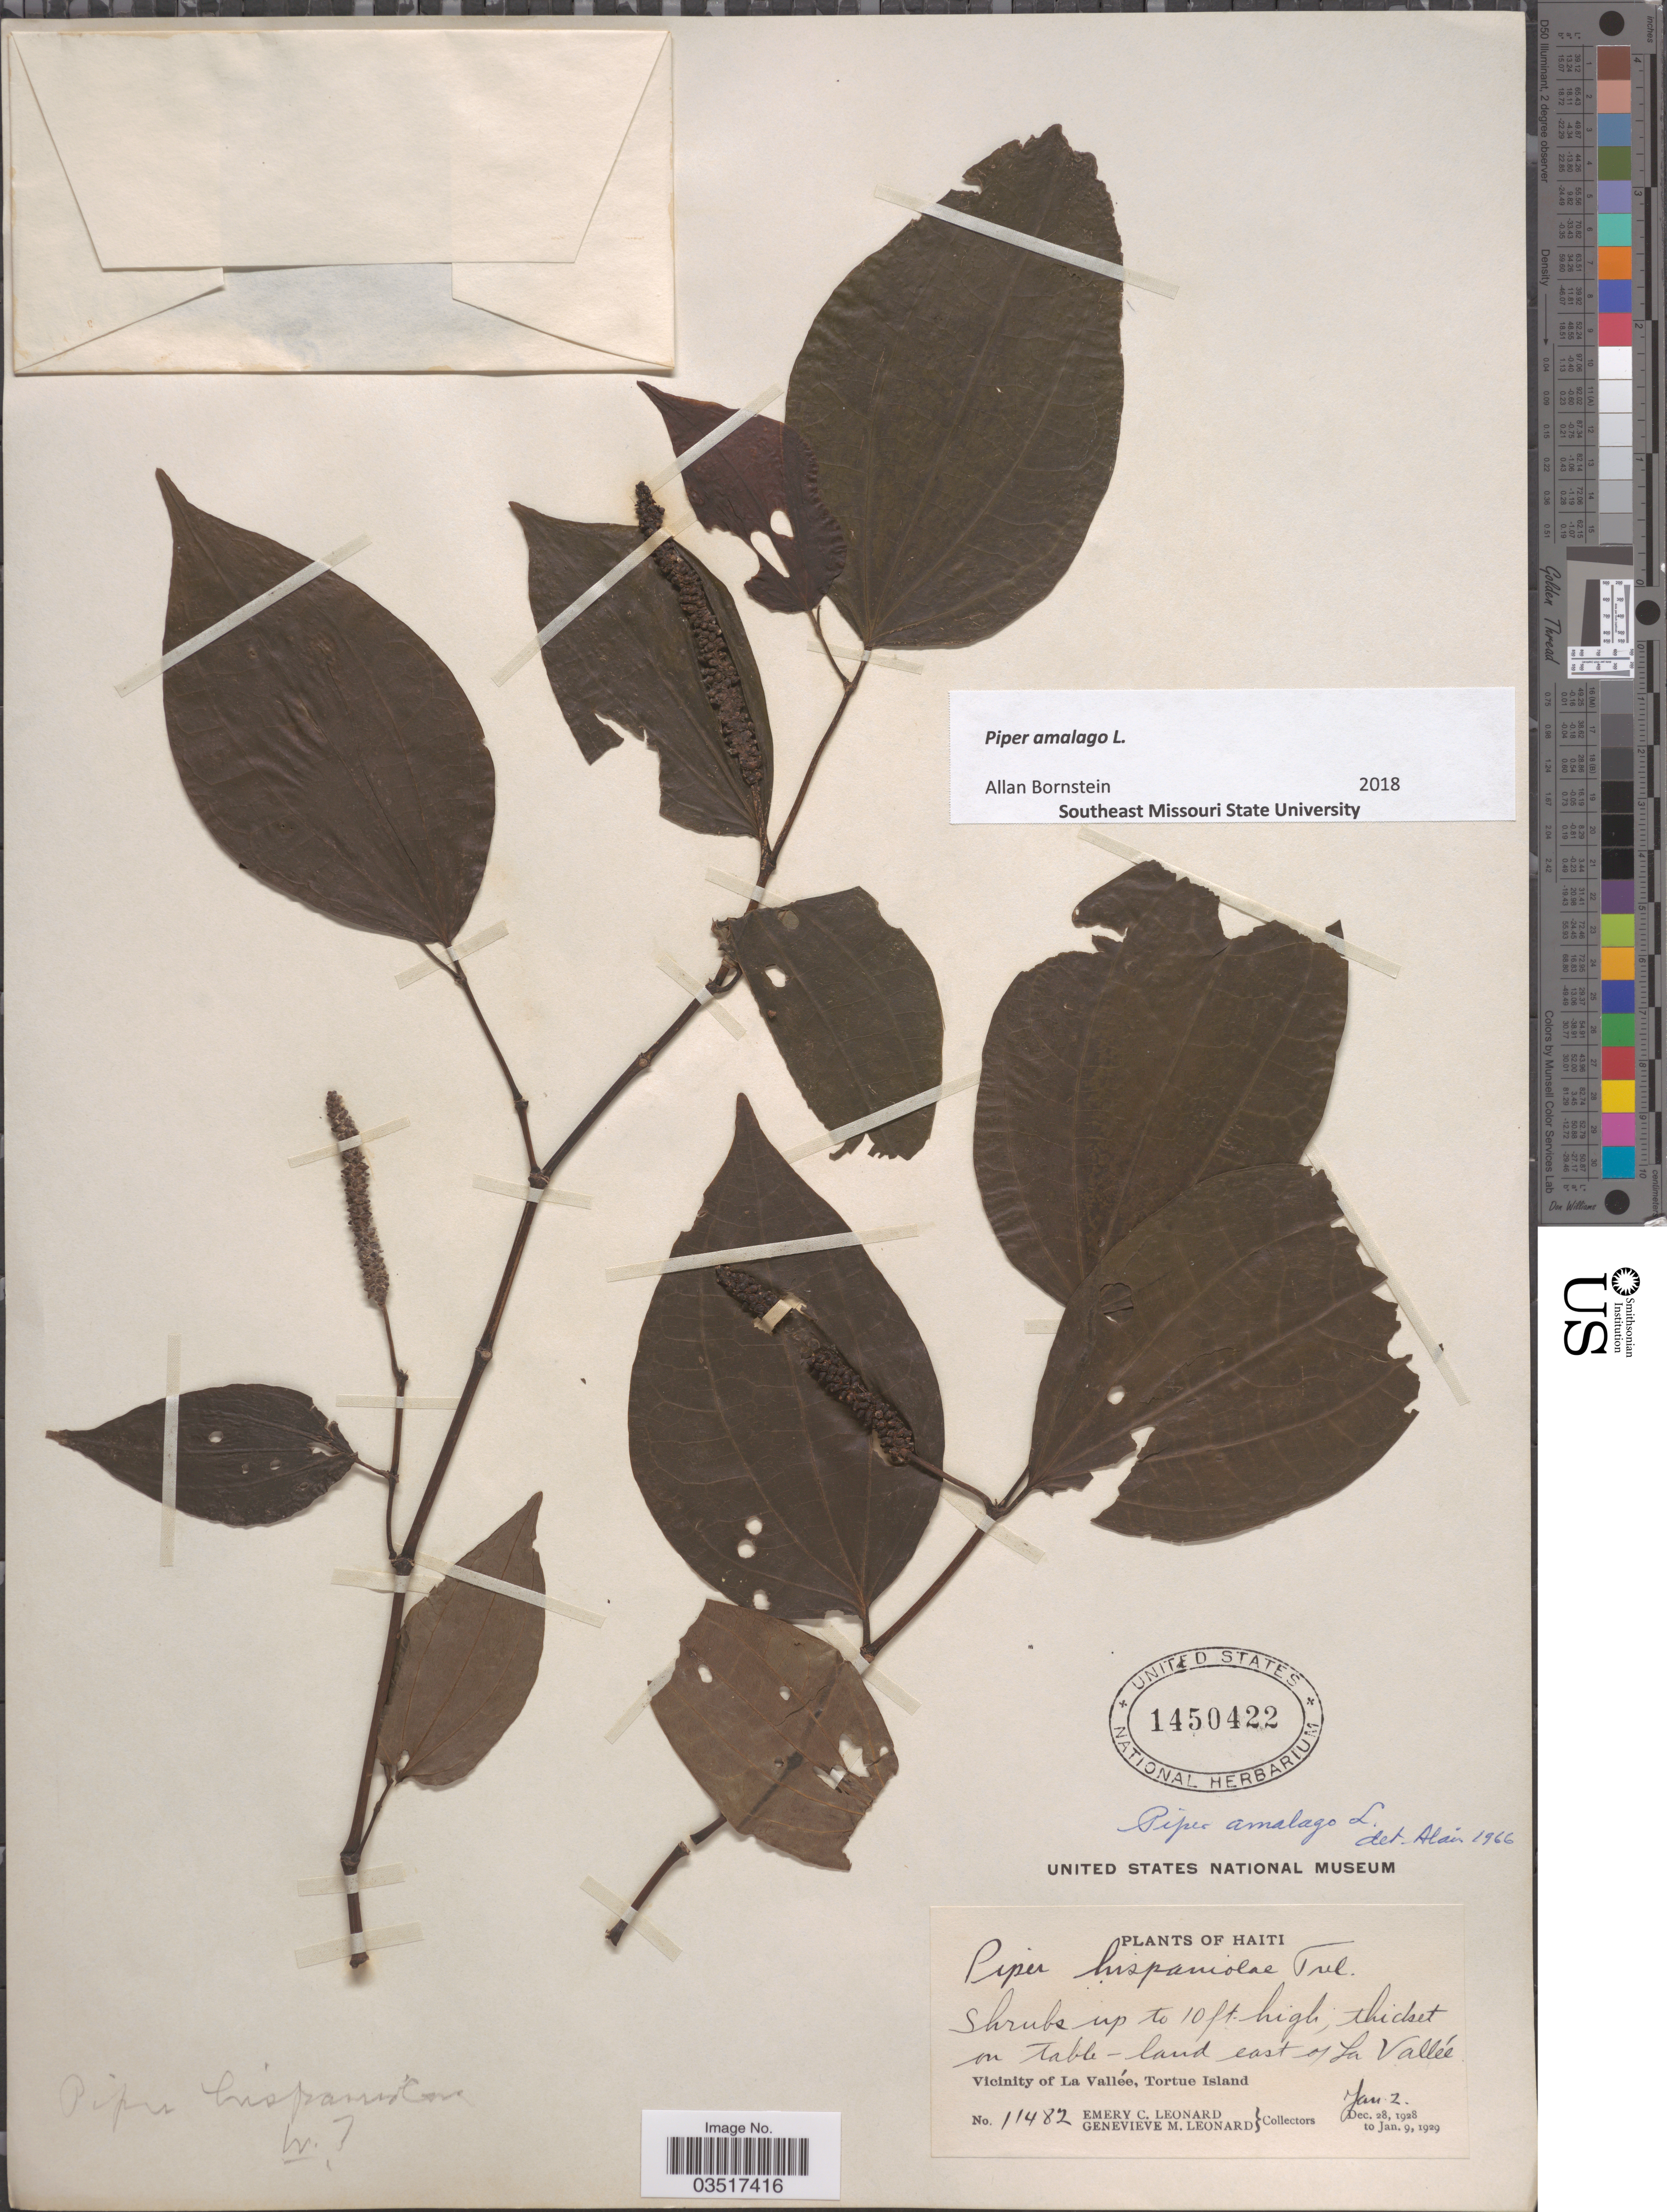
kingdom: Plantae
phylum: Tracheophyta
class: Magnoliopsida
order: Piperales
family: Piperaceae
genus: Piper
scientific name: Piper amalago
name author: L.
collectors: E. C. Leonard & G. M. Leonard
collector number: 11482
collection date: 1929-01-02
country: Haiti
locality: Thicket on Table - land east of La Vallée. Vicinity of La Vallée, Tortue Island.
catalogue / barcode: US 1450422